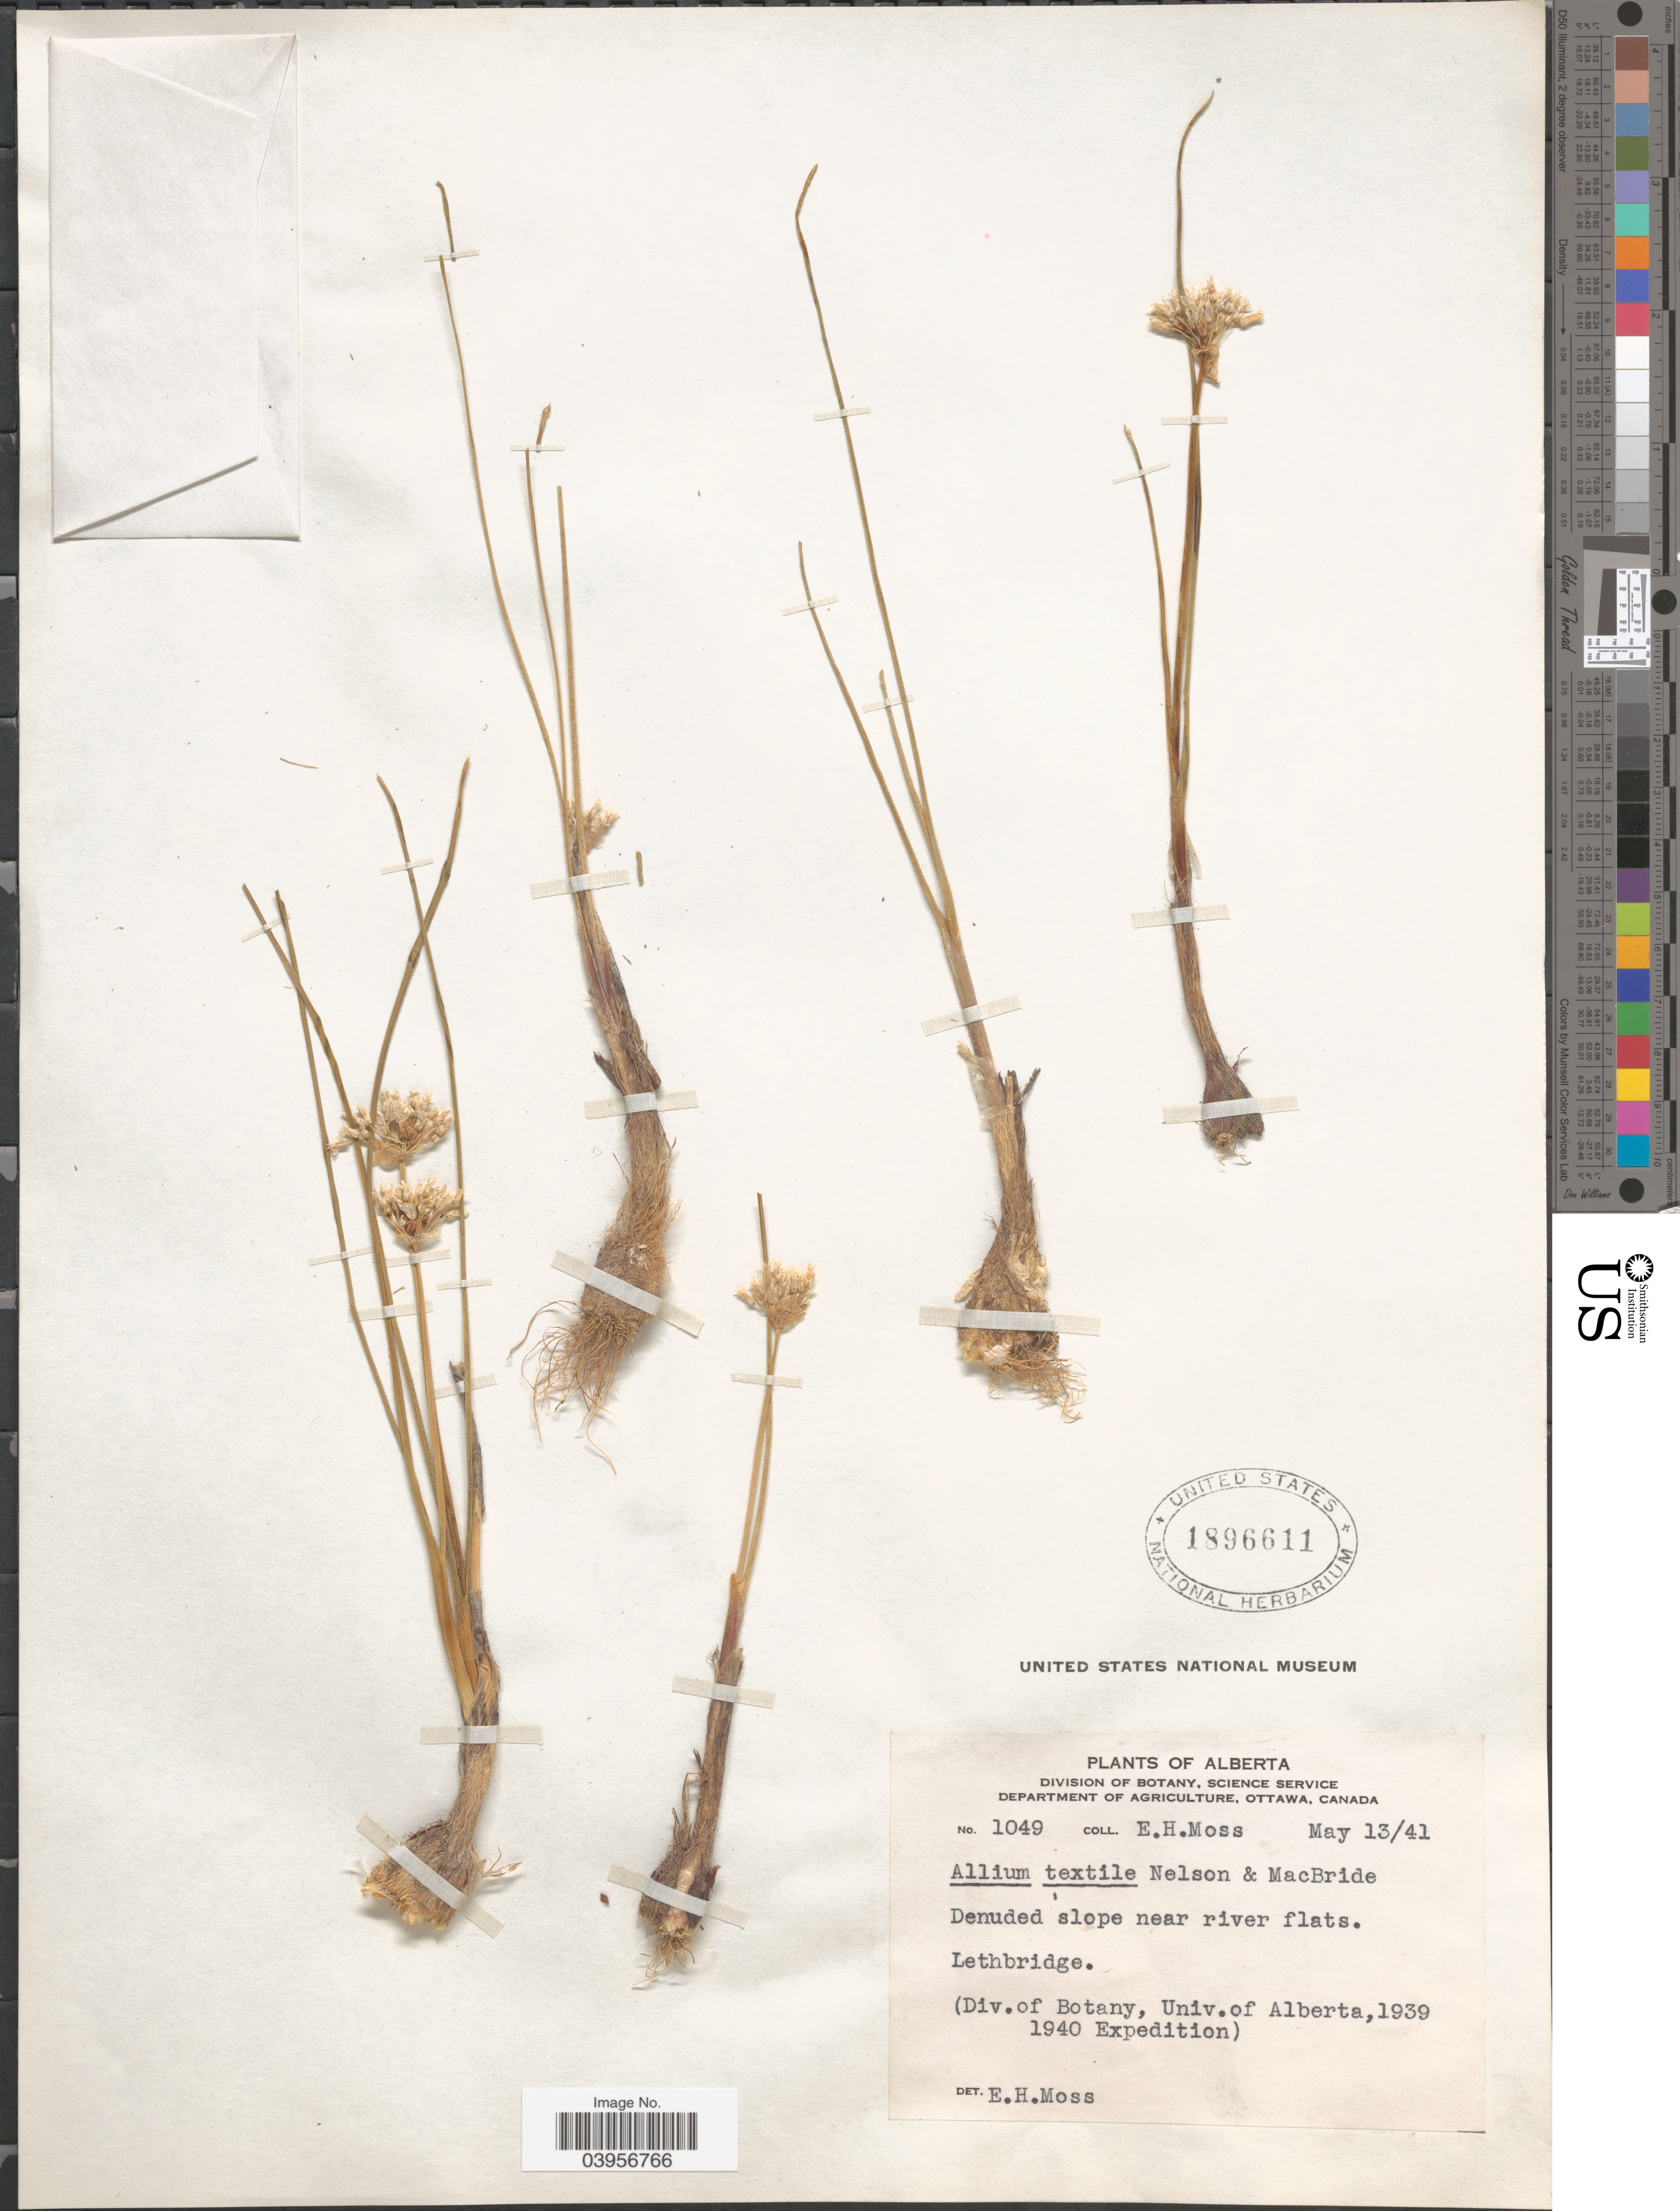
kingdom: Plantae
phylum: Tracheophyta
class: Liliopsida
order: Asparagales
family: Amaryllidaceae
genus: Allium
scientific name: Allium textile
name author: A. Nelson & J.F. Macbr.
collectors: E. Moss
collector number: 1049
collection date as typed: Transcribed d/m/y: 13/5/41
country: Canada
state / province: Alberta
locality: Denuded slope near river flats. Lethbridge.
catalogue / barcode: US 1896611